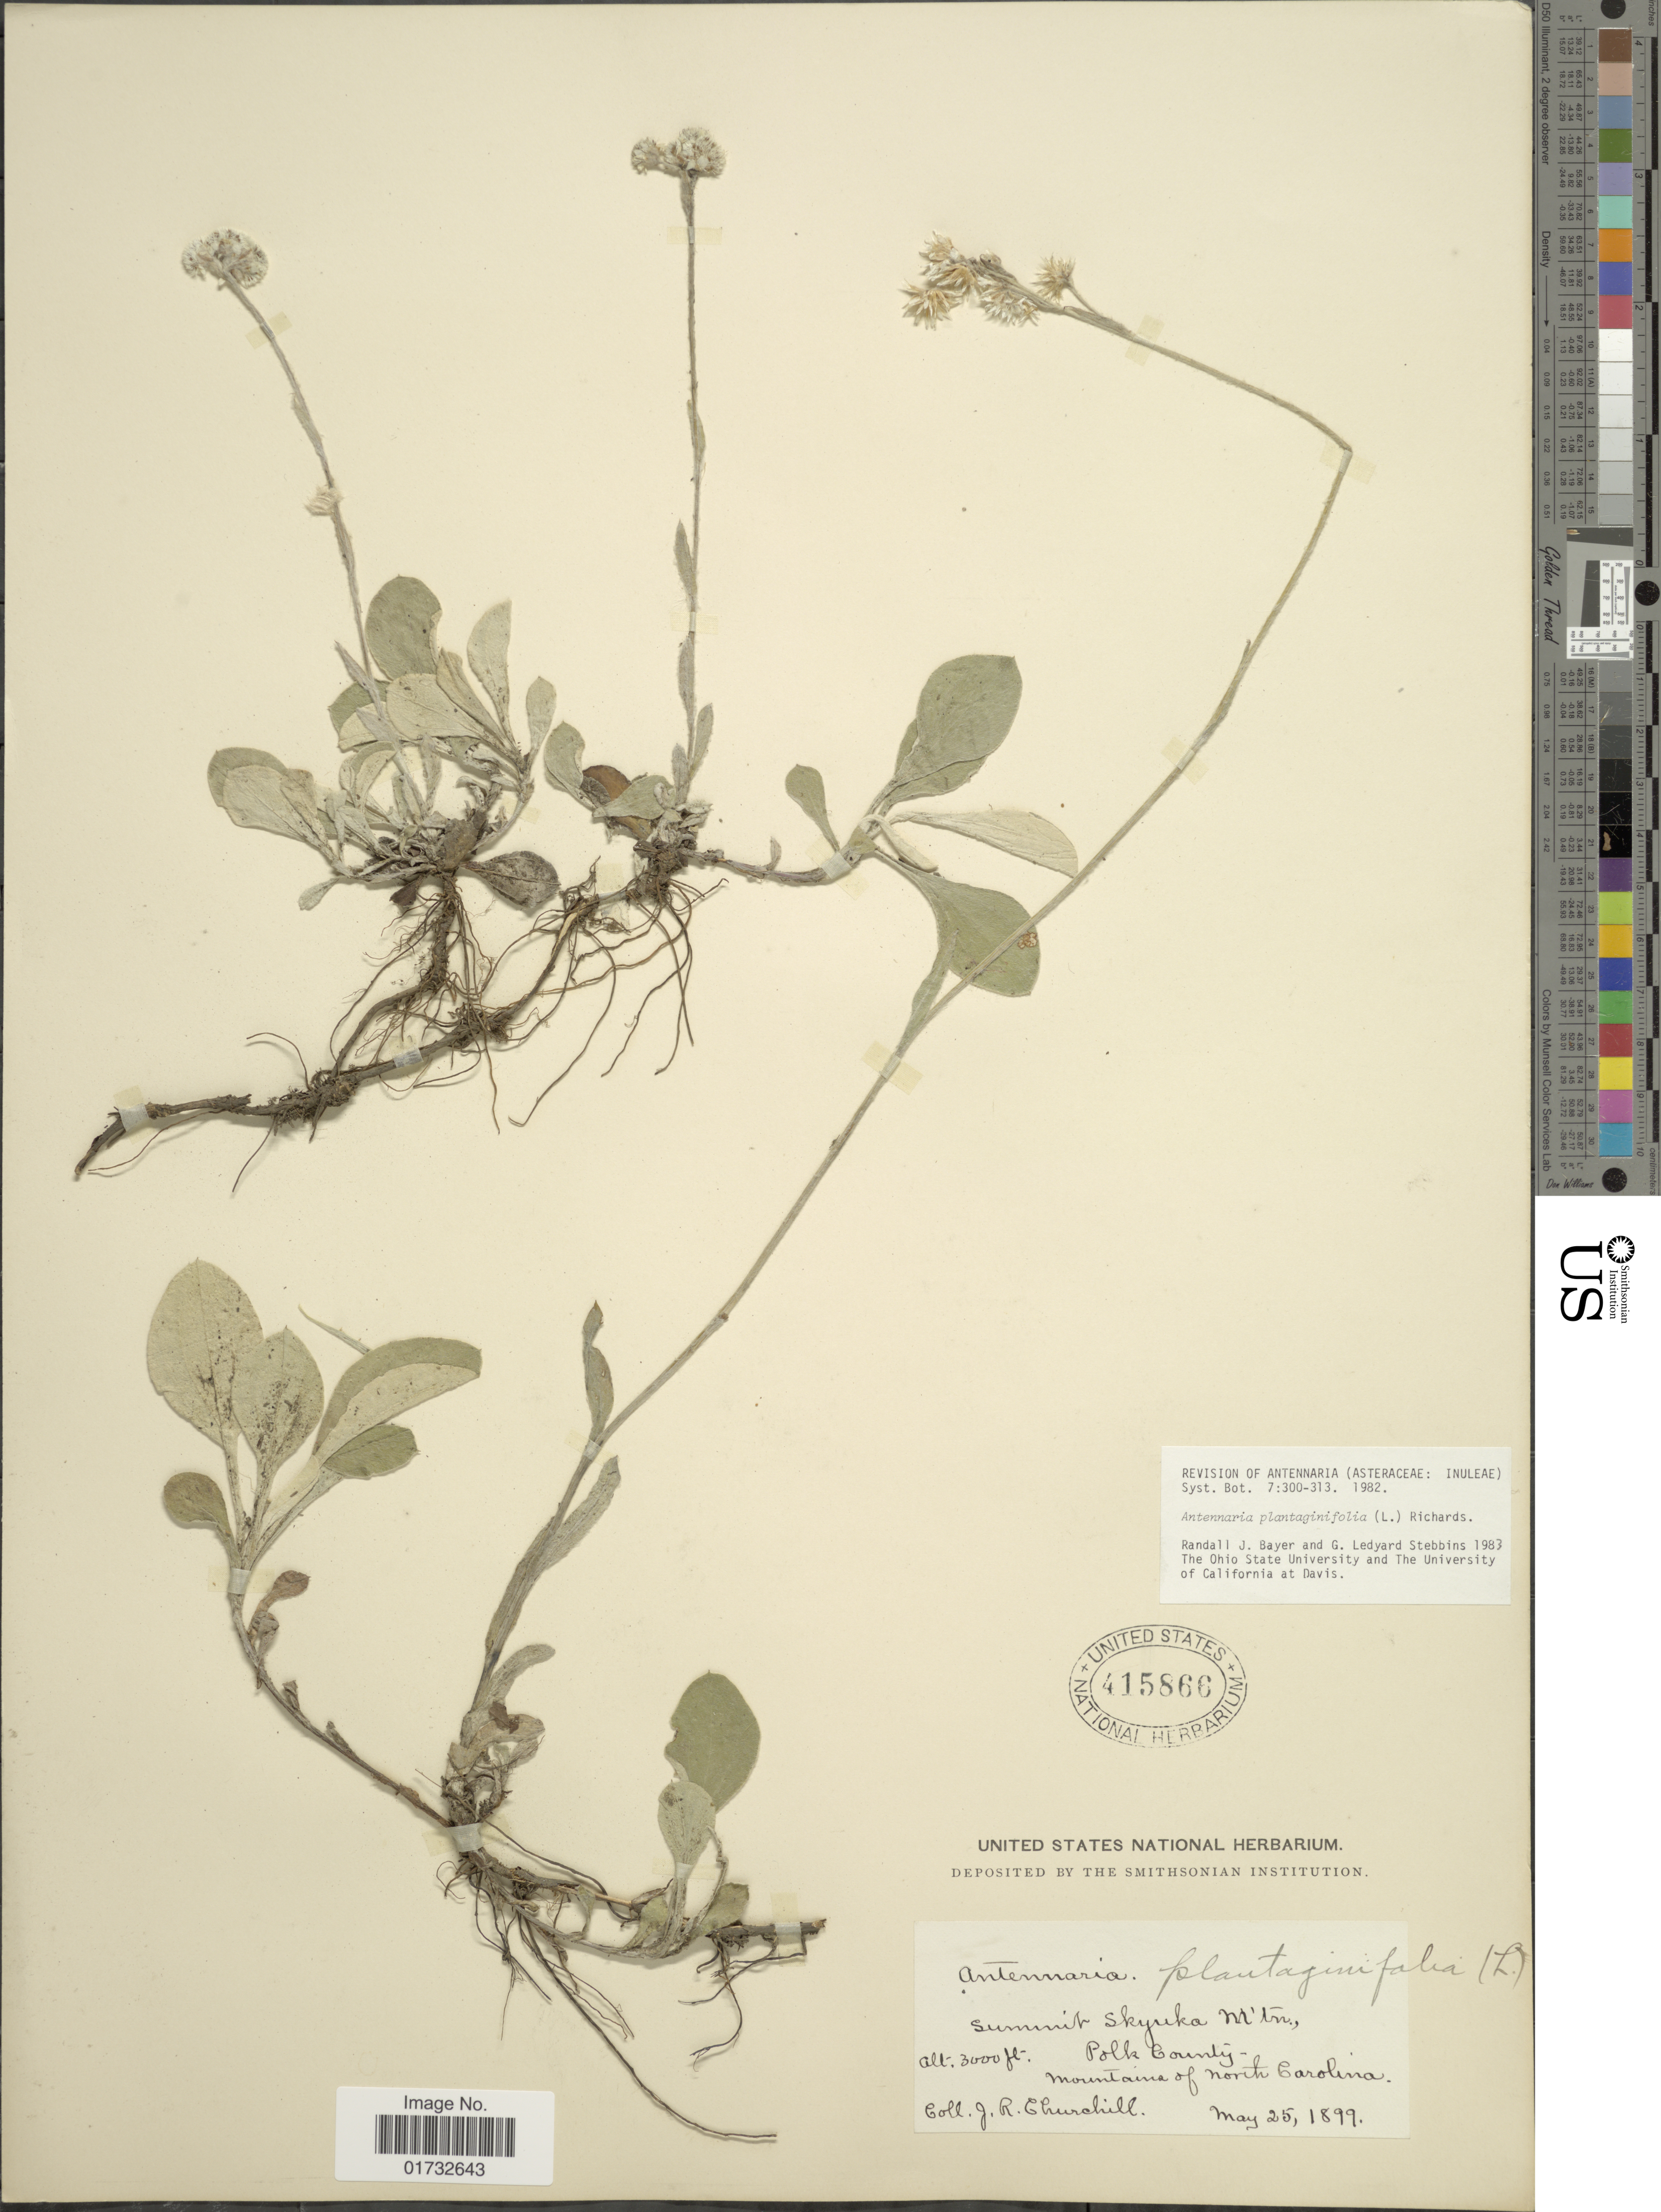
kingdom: Plantae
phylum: Tracheophyta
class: Magnoliopsida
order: Asterales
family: Asteraceae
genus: Antennaria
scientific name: Antennaria plantaginifolia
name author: (L.) Richardson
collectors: J. Churchill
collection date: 1899-05-25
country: United States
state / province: North Carolina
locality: Summit Skyuka M'tn., Polk County. Mountains of North Carolina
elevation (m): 914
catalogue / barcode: US 415866